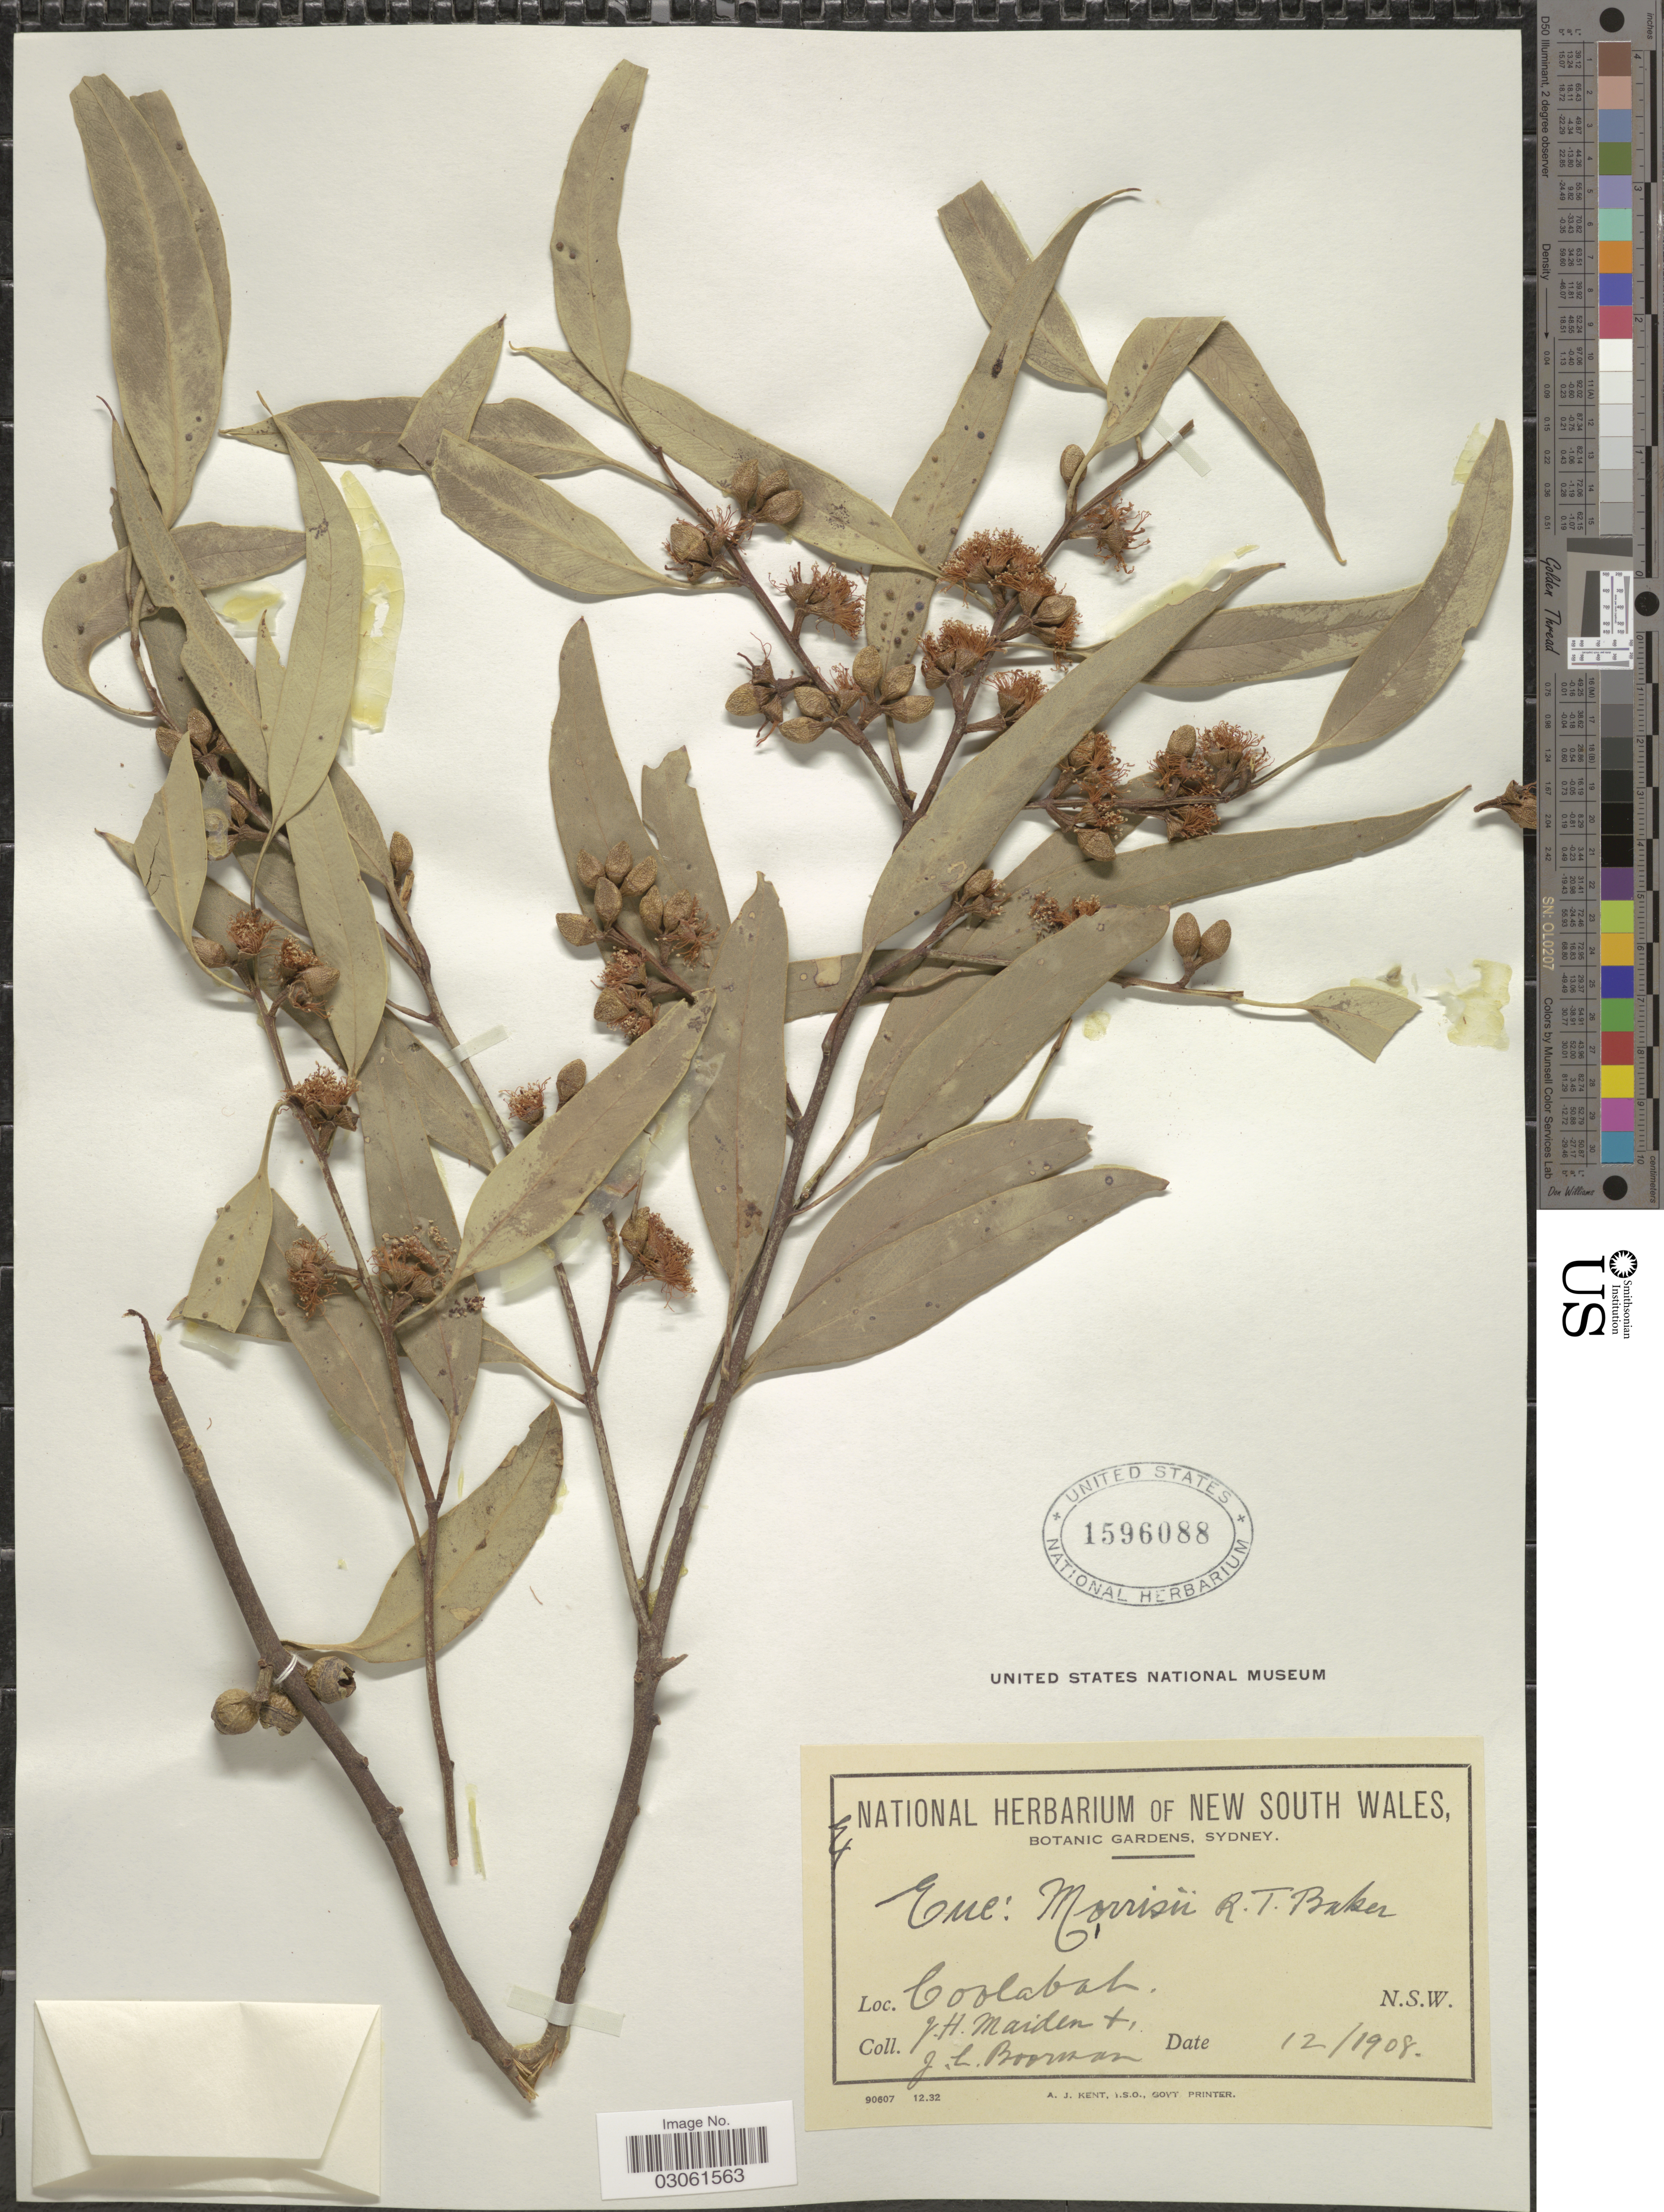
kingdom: Plantae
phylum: Tracheophyta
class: Magnoliopsida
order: Myrtales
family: Myrtaceae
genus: Eucalyptus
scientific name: Eucalyptus morrisii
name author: R.T. Baker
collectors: J. Maiden & J. Boorman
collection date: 1908-12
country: Australia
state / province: New South Wales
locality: Coolabah, N. S. W.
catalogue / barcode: US 1596088